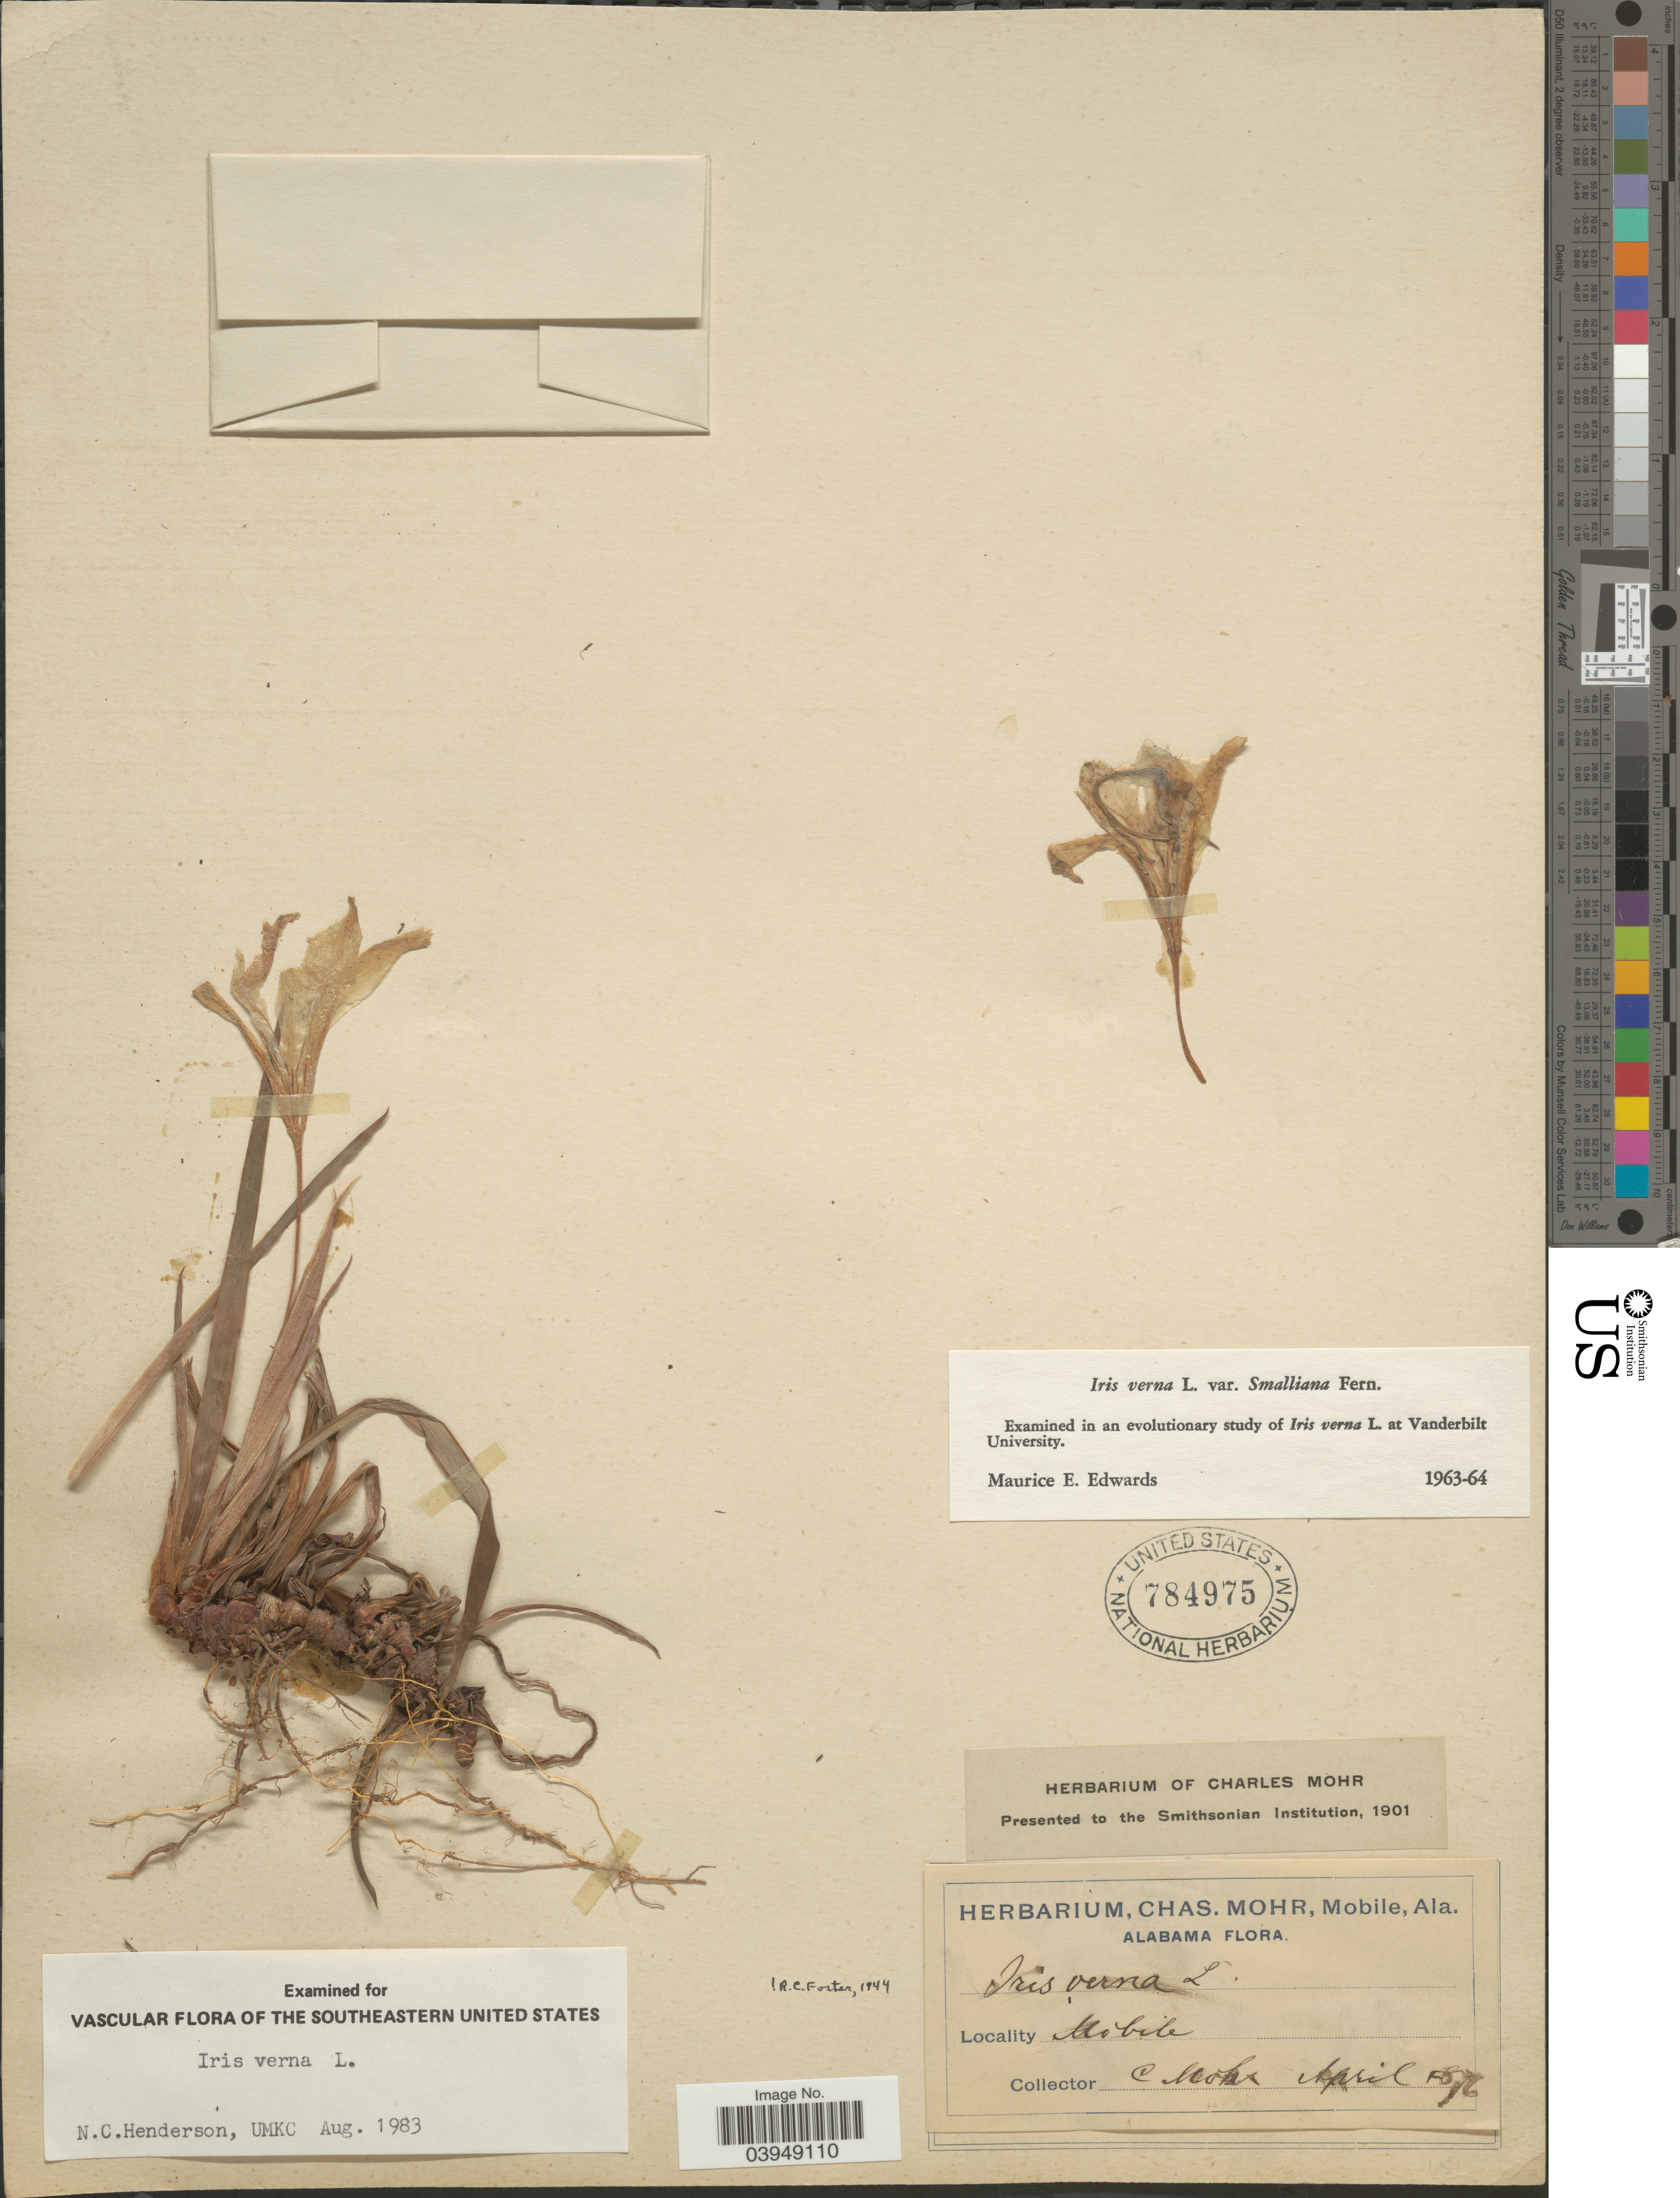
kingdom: Plantae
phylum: Tracheophyta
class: Liliopsida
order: Asparagales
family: Iridaceae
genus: Iris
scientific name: Iris verna var. smalliana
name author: Fernald ex M.E. Edwards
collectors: Mohr, C. T. (herbarium)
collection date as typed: Transcribed d/m/y: 8/4/6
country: United States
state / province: Alabama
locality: Mobile.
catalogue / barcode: US 784975